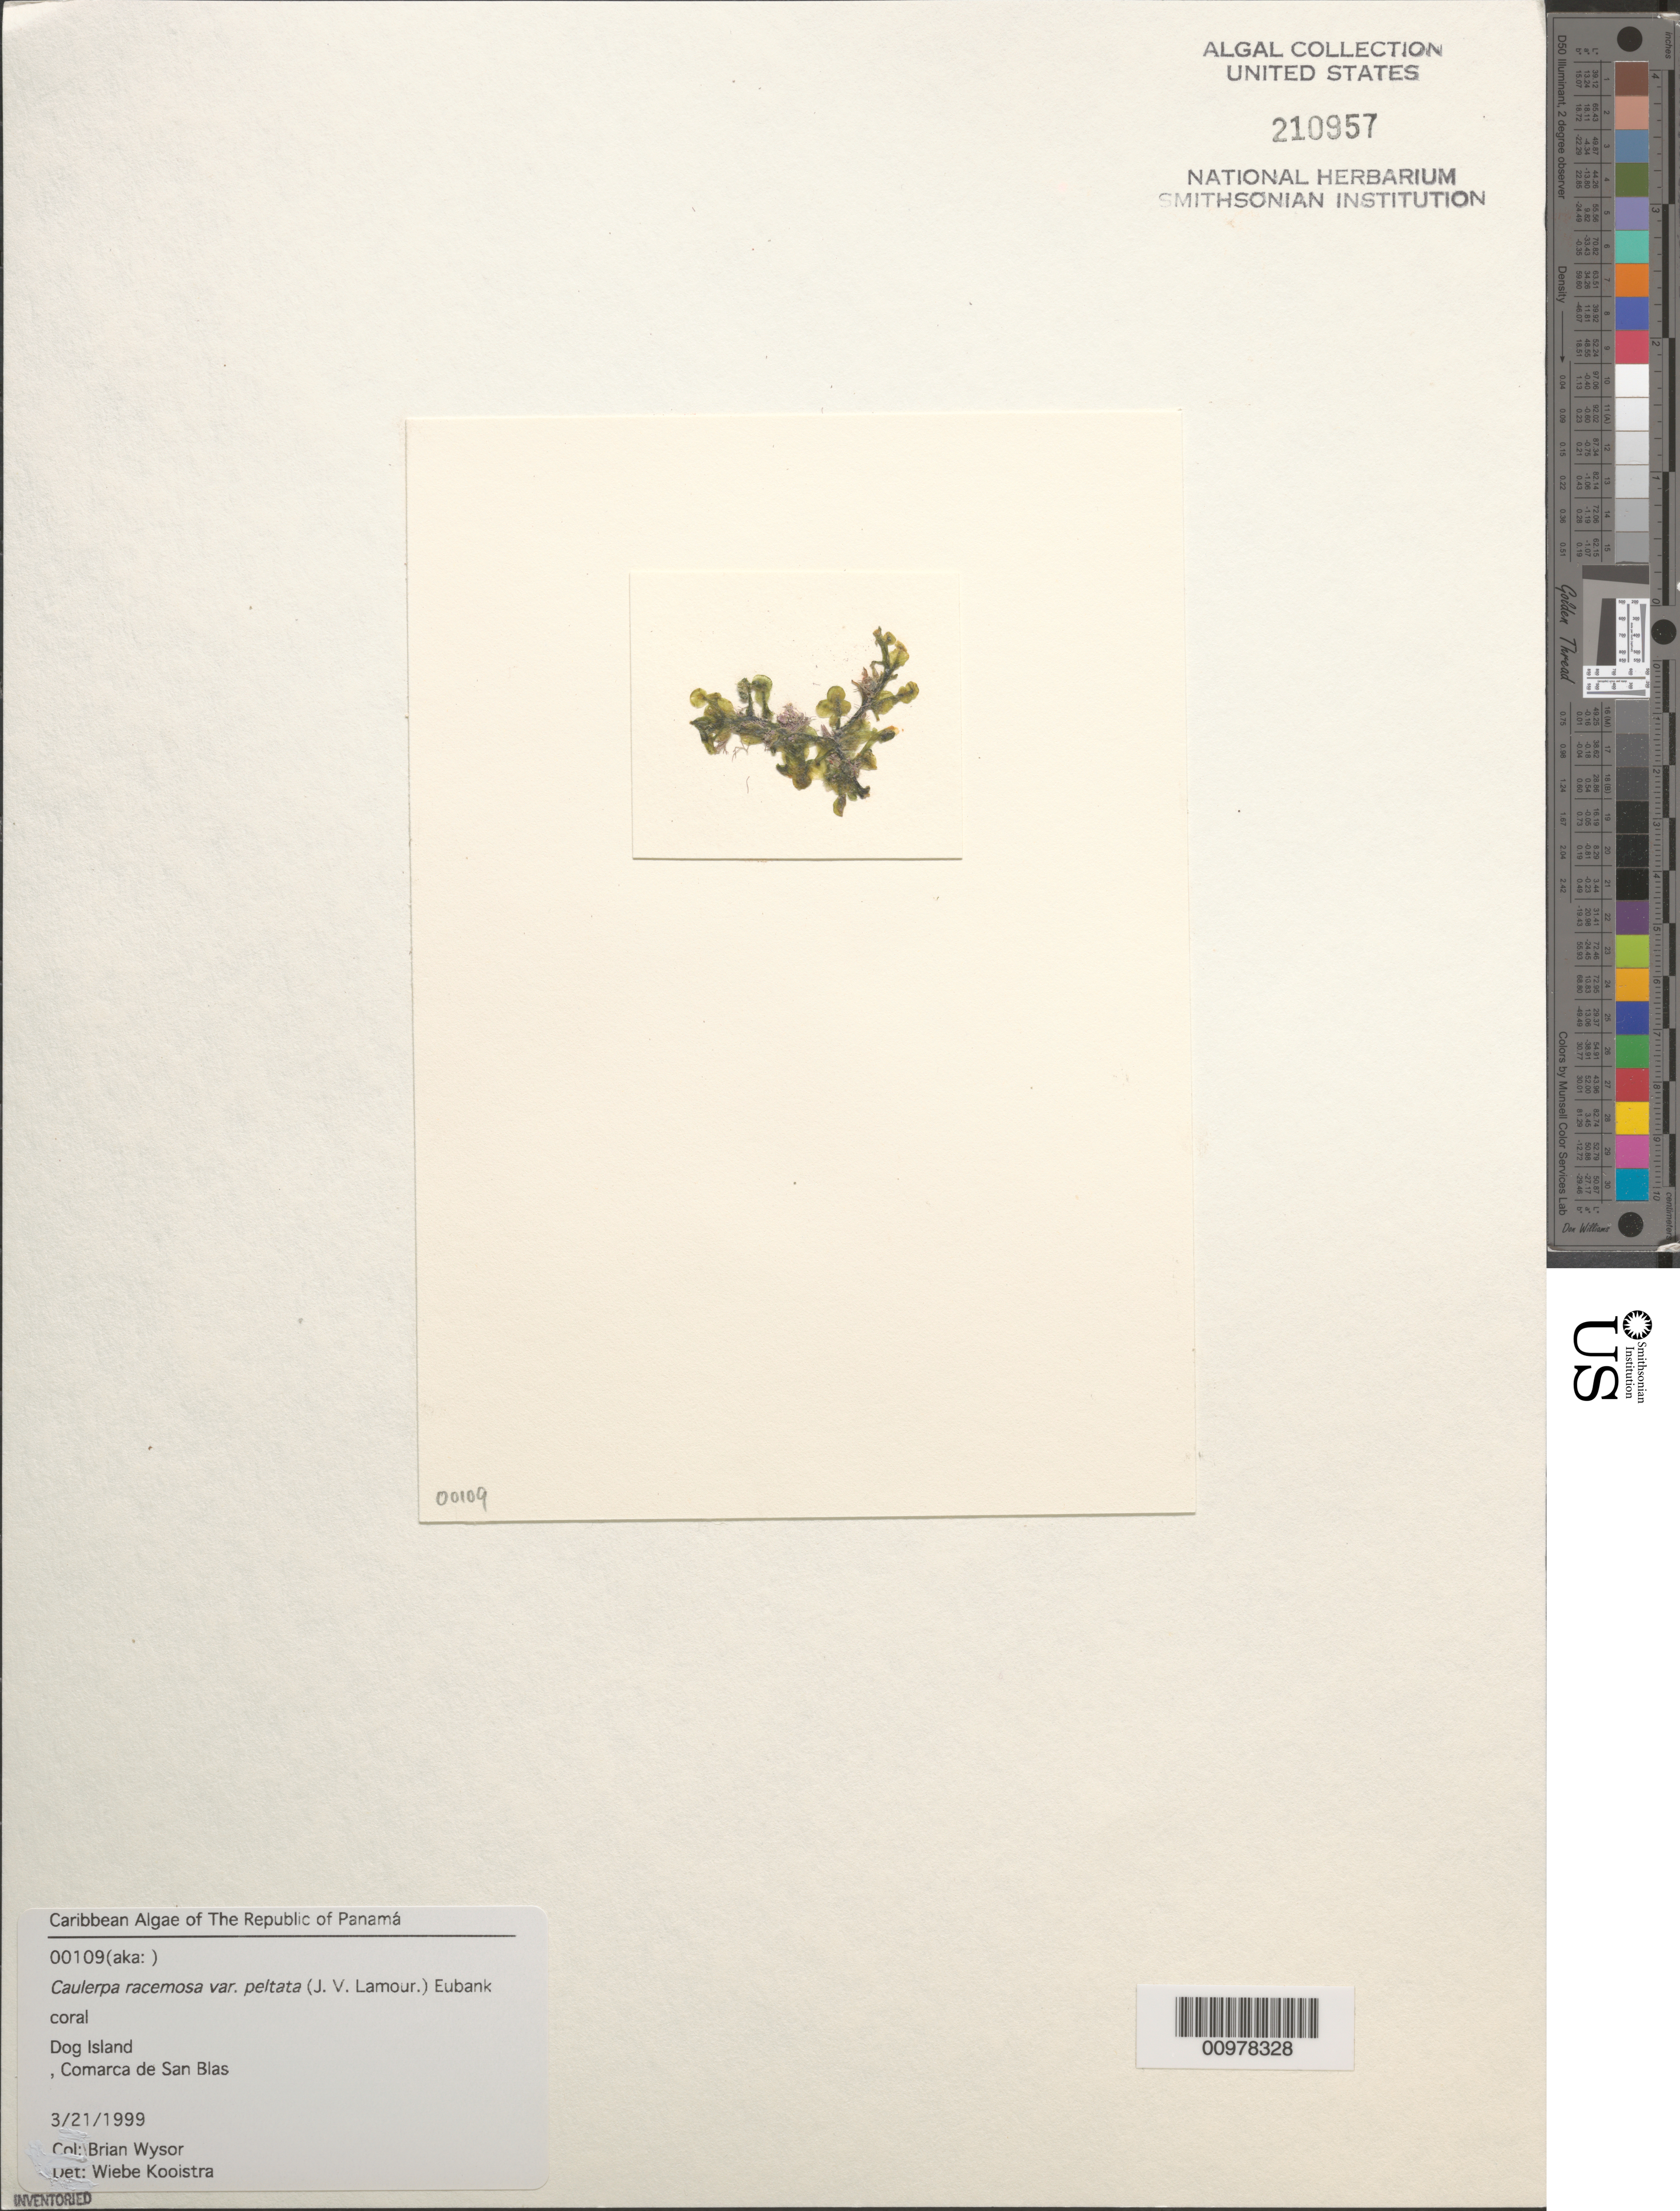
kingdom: Plantae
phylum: Chlorophyta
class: Ulvophyceae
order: Bryopsidales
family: Caulerpaceae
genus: Caulerpa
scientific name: Caulerpa racemosa var. peltata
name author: (J.V.Lamouroux) Eubank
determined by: Kooistra, Wiebe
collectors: B. Wysor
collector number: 00109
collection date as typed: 21 Mar 1999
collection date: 1999-03-21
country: Panama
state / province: Kuna Yala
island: Dog Island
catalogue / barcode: US 210957